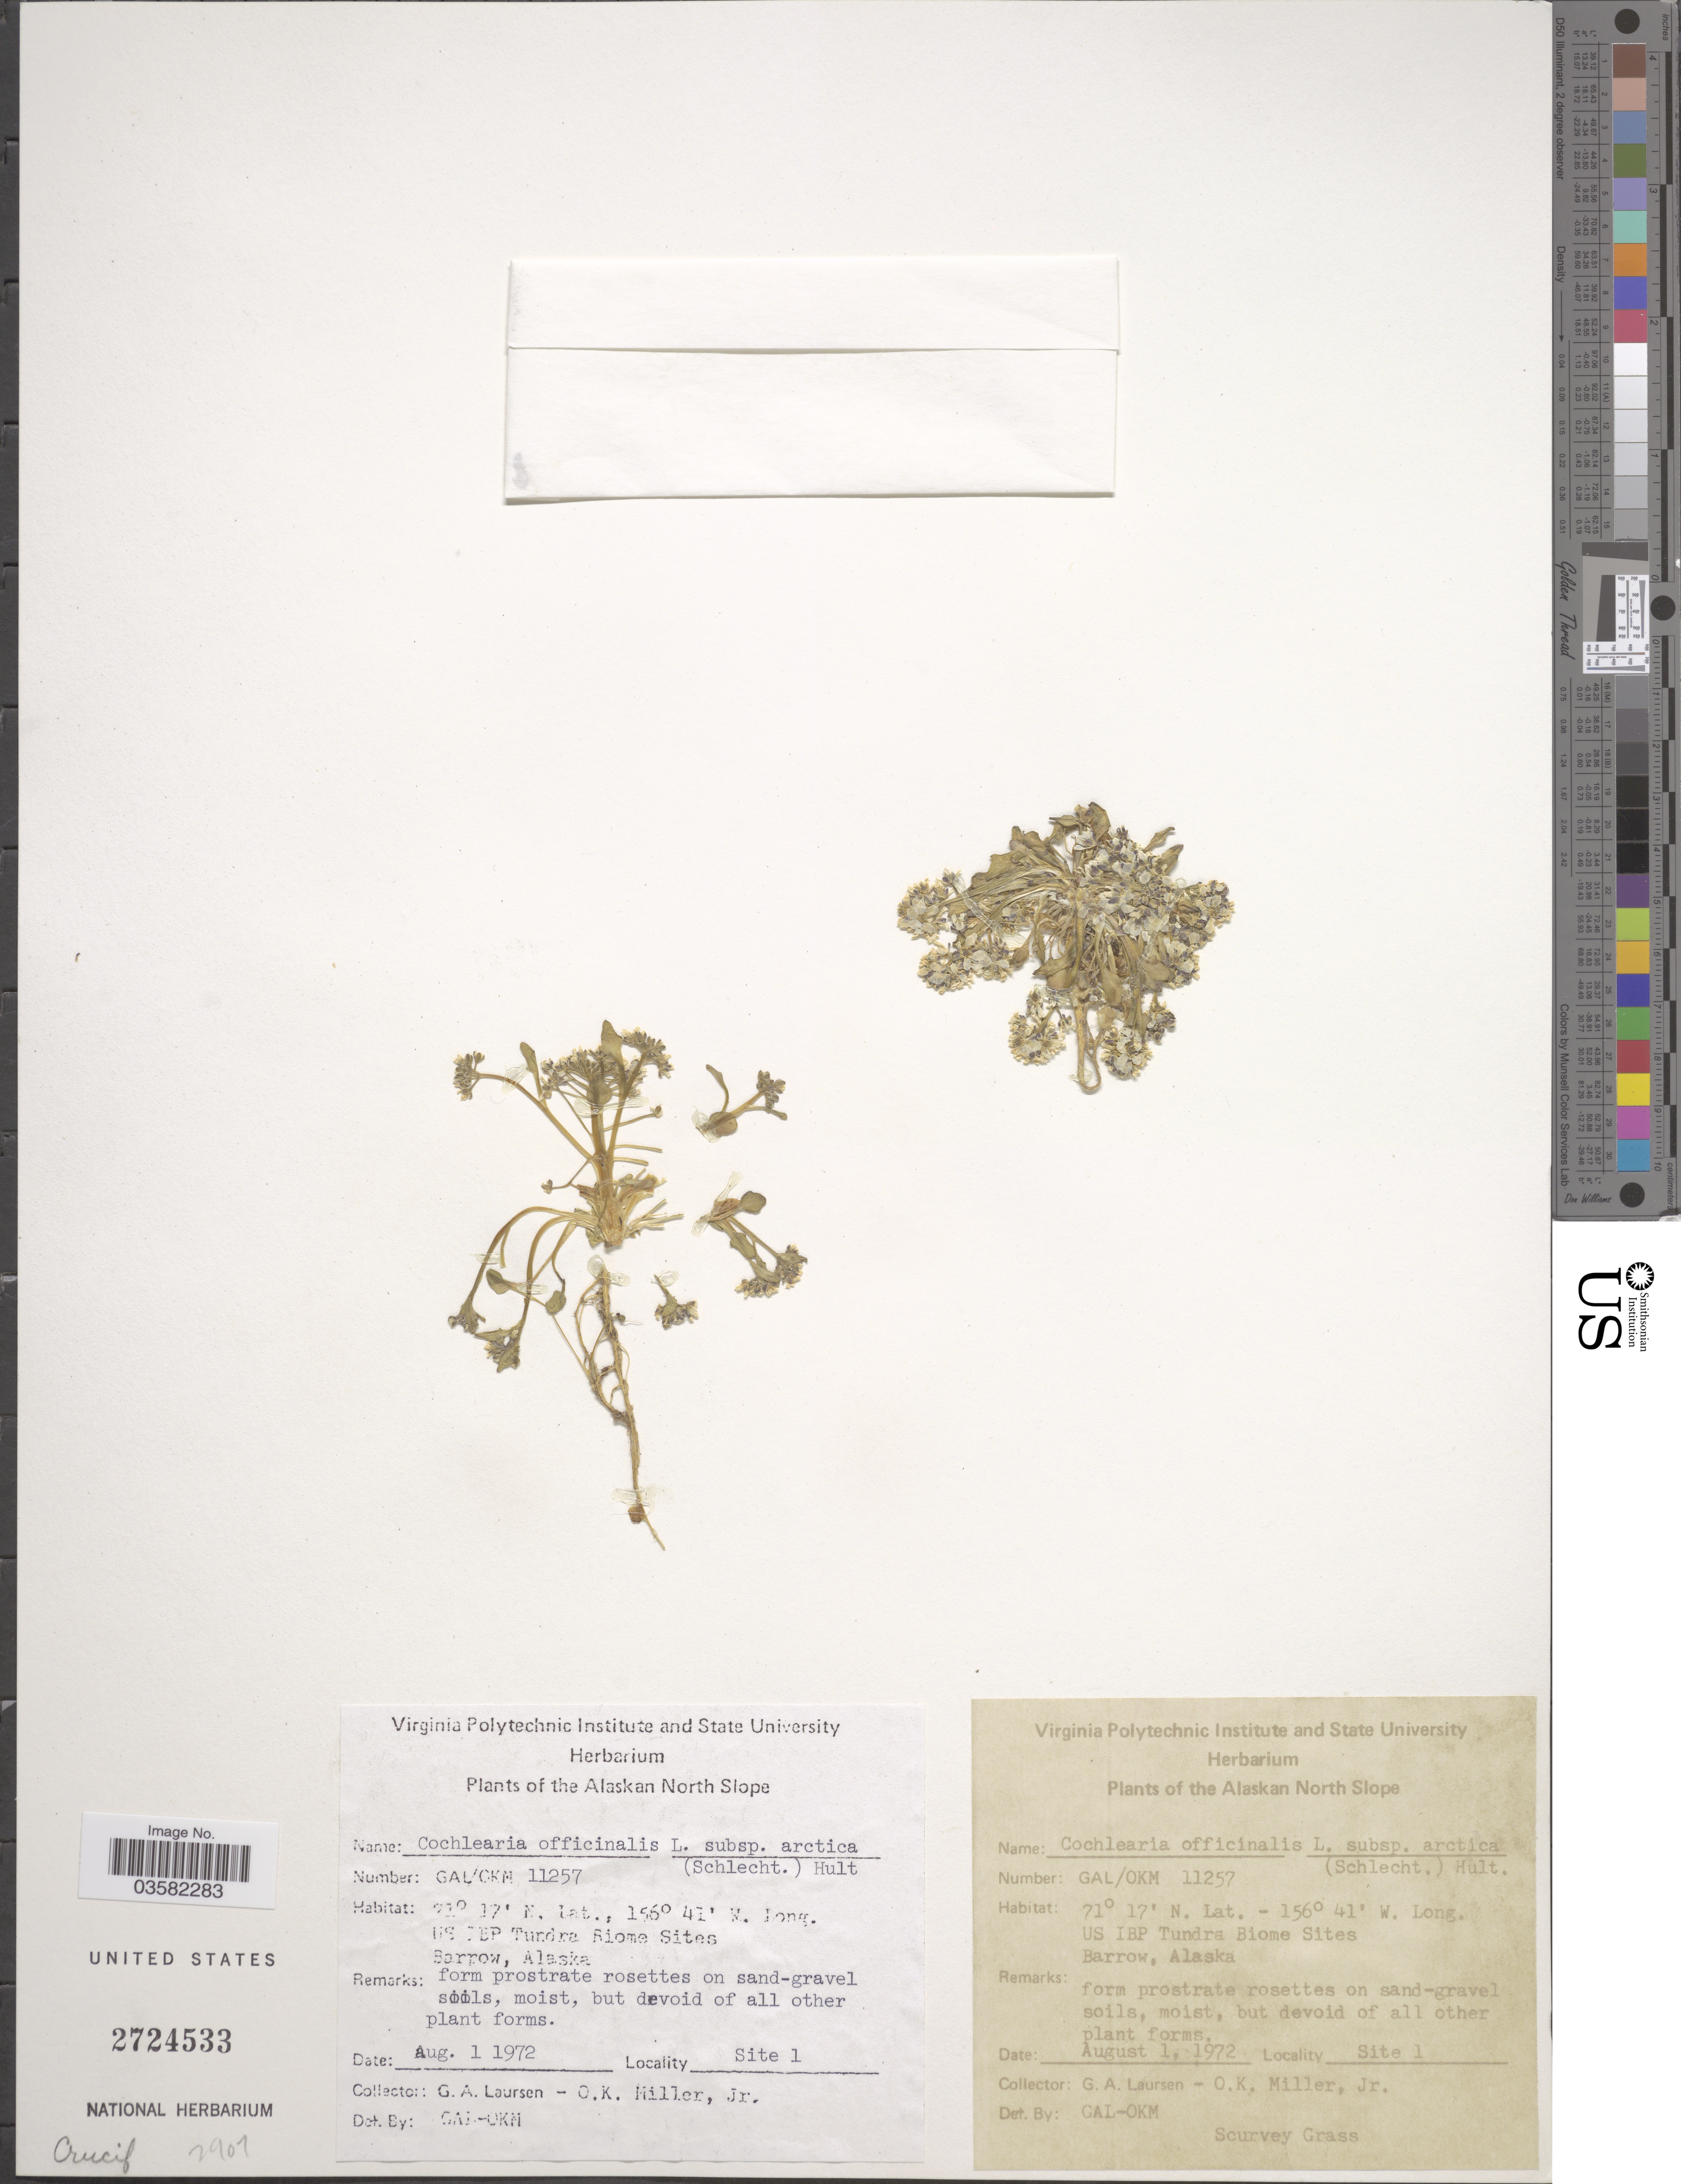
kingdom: Plantae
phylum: Tracheophyta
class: Magnoliopsida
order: Brassicales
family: Brassicaceae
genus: Cochlearia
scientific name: Cochlearia officinalis subsp. arctica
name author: (Schltdl. ex DC.) Hultén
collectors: G. Laursen & O. Miller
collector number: GAL/OKM 11257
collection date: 1972-08-01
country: United States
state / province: Alaska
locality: The Alaskan North Slope. US IBP Tundra Biome Sites Barrow.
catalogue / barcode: US 2724533